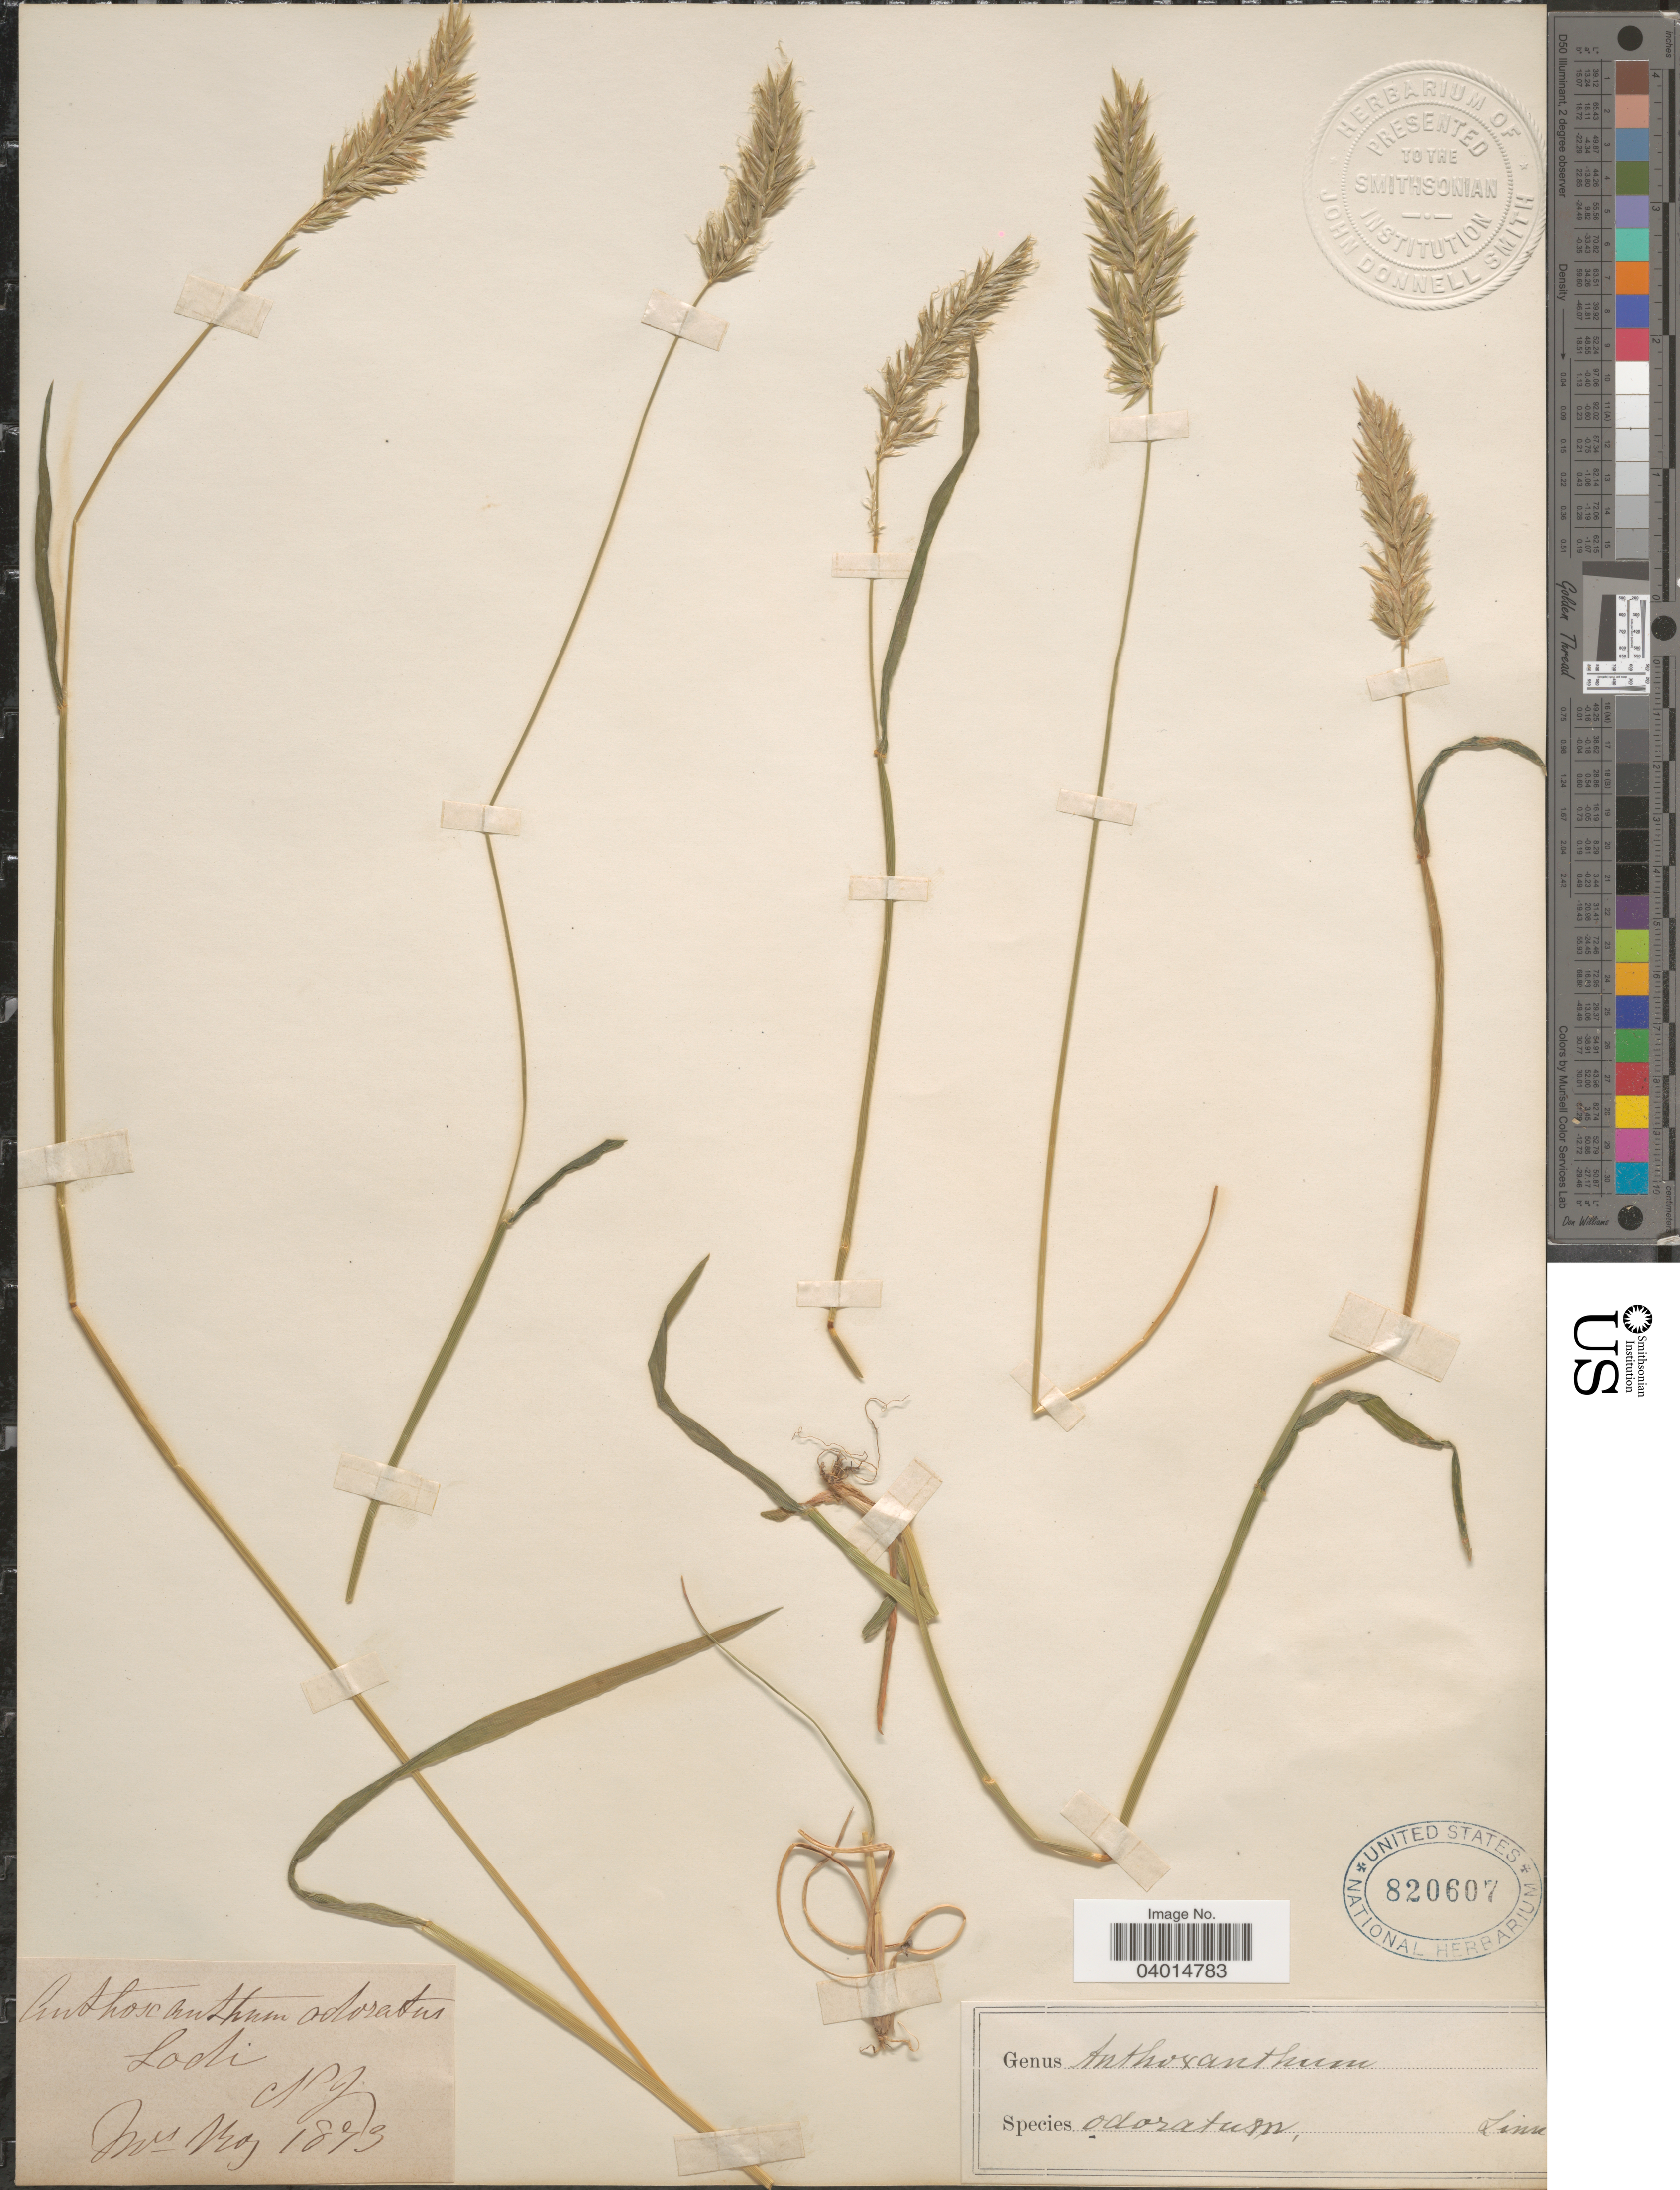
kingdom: Plantae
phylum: Tracheophyta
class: Liliopsida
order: Poales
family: Poaceae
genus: Anthoxanthum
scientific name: Anthoxanthum odoratum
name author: L.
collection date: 1873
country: United States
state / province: New Jersey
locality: Lodi.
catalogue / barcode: US 820607